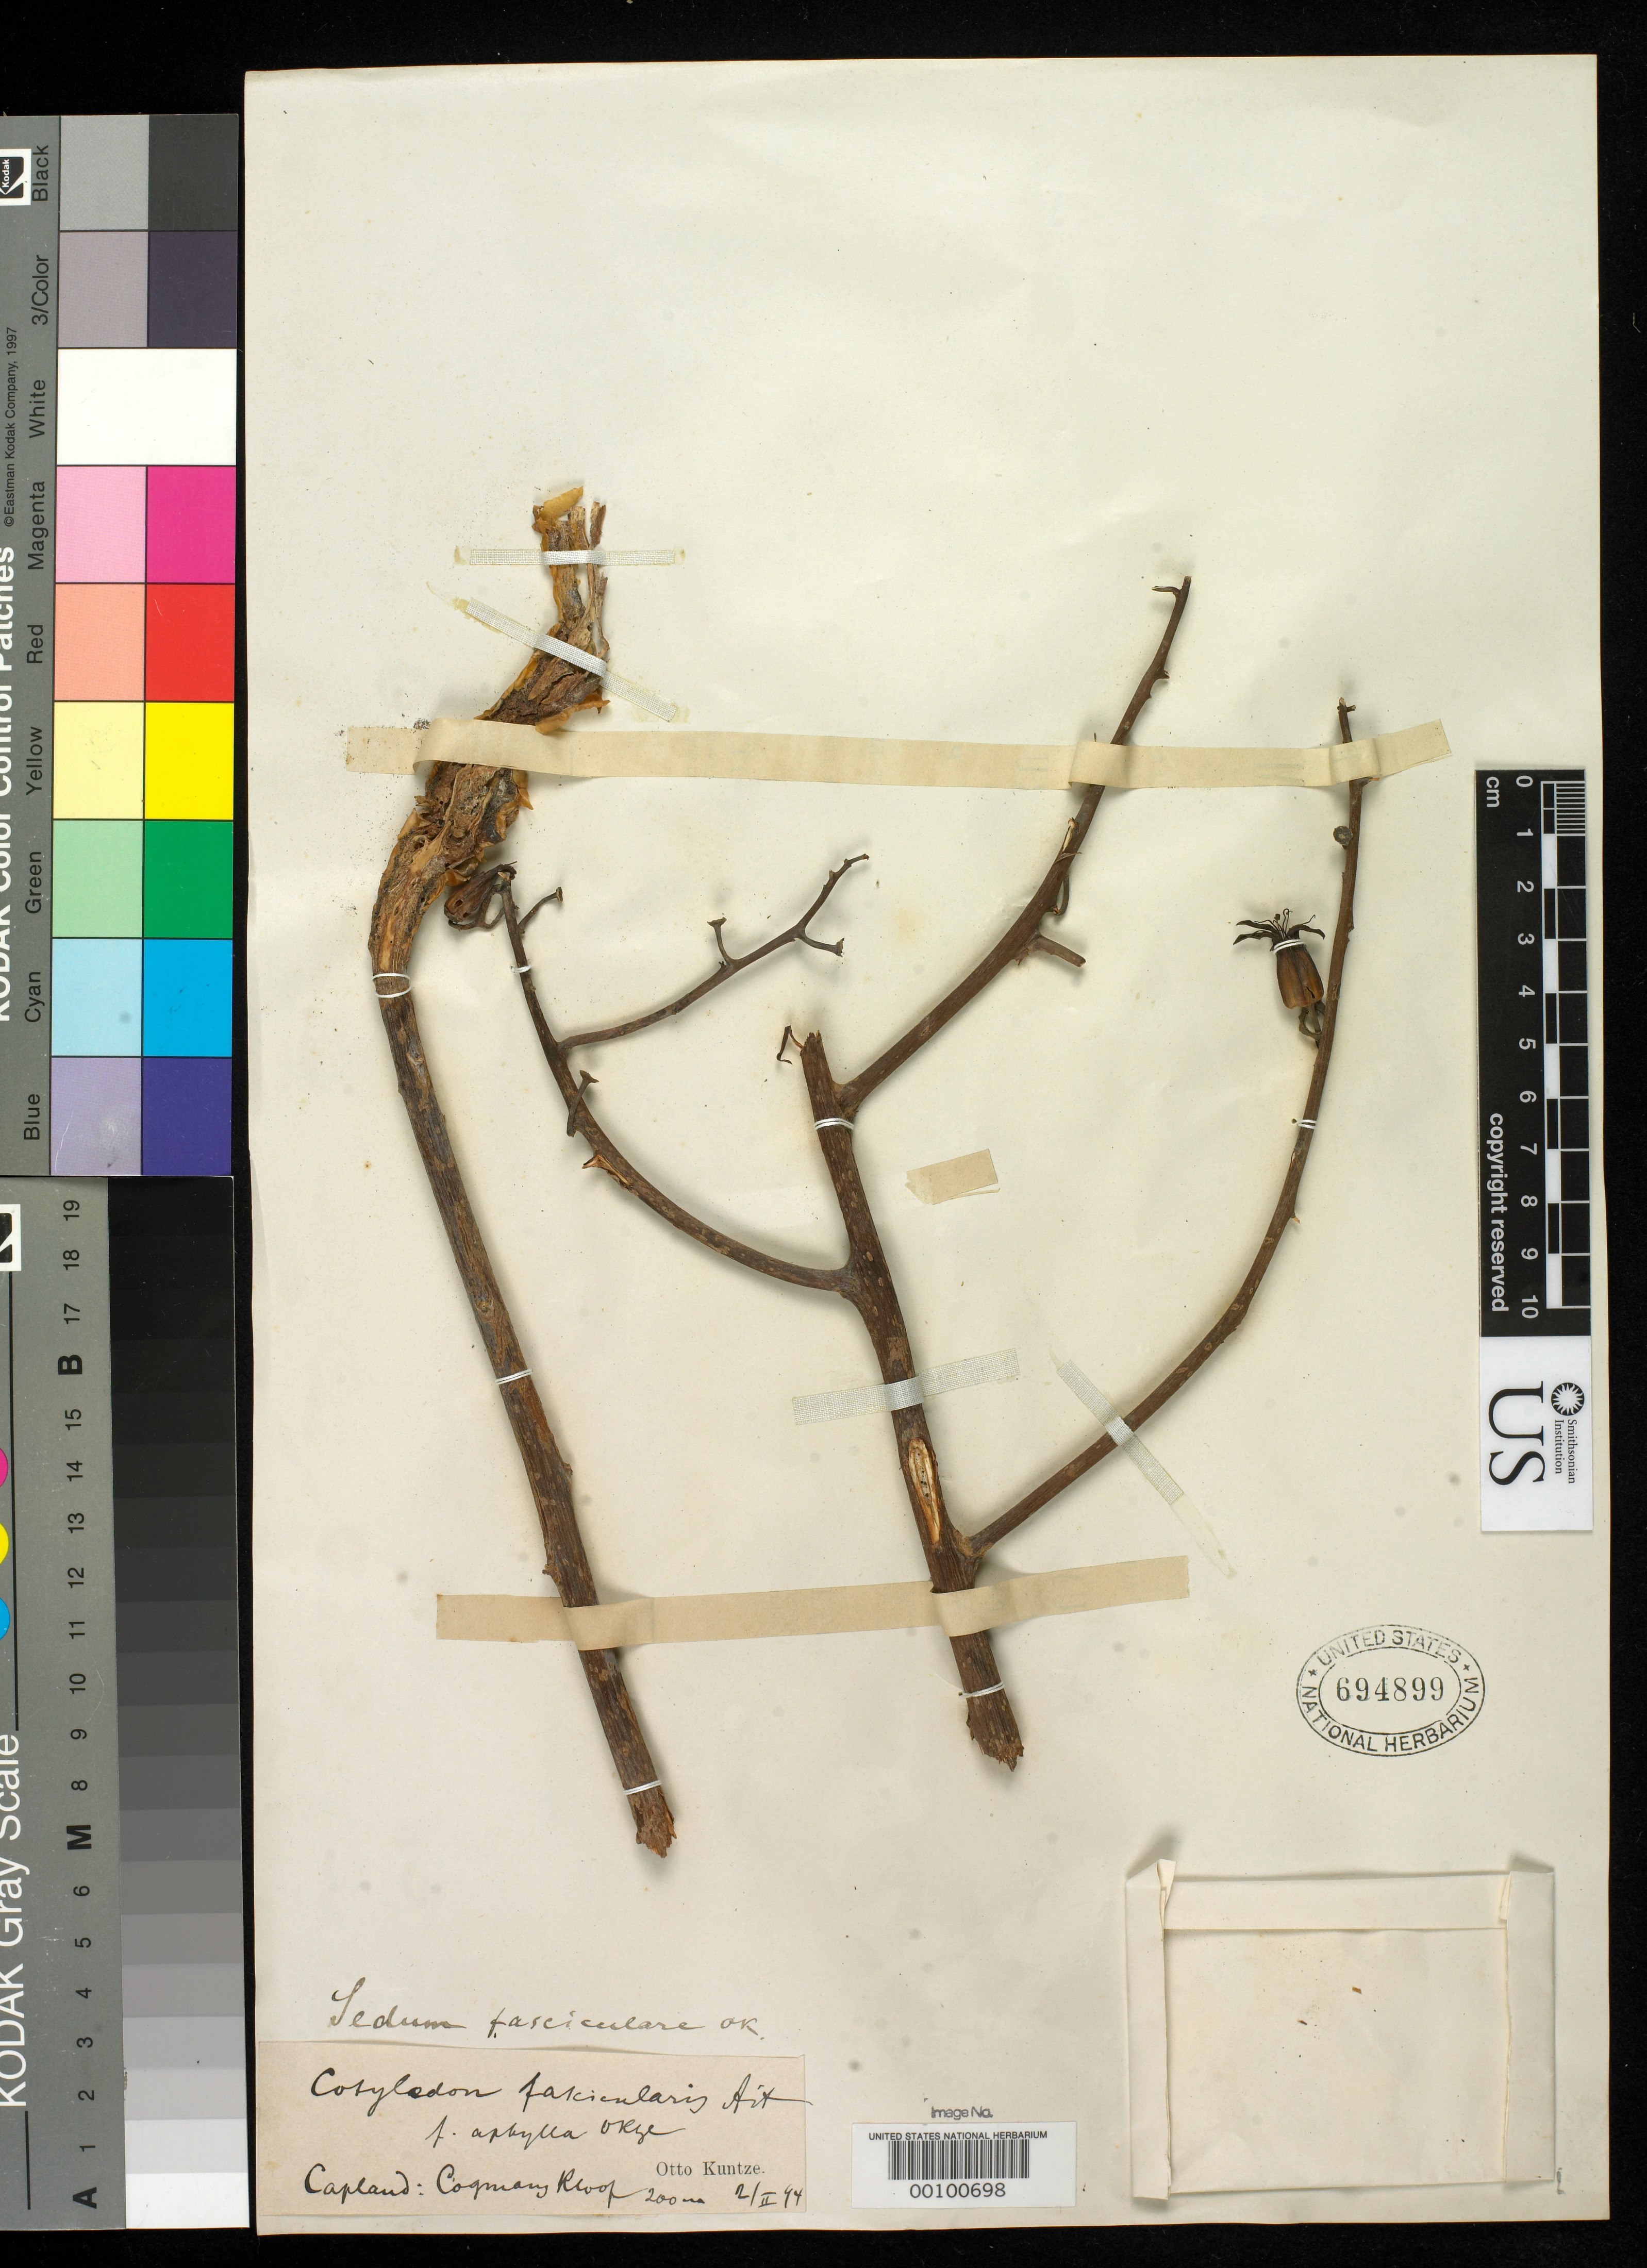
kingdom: Plantae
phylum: Tracheophyta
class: Magnoliopsida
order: Saxifragales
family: Crassulaceae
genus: Sedum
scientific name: Sedum fasciculare f. aphyllum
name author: Kuntze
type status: Type Collection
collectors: C.E.O. Kuntze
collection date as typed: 02 Feb 1894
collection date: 1894-02-02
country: South Africa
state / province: Western Cape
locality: Cogmans Kloof.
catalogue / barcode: US 694899